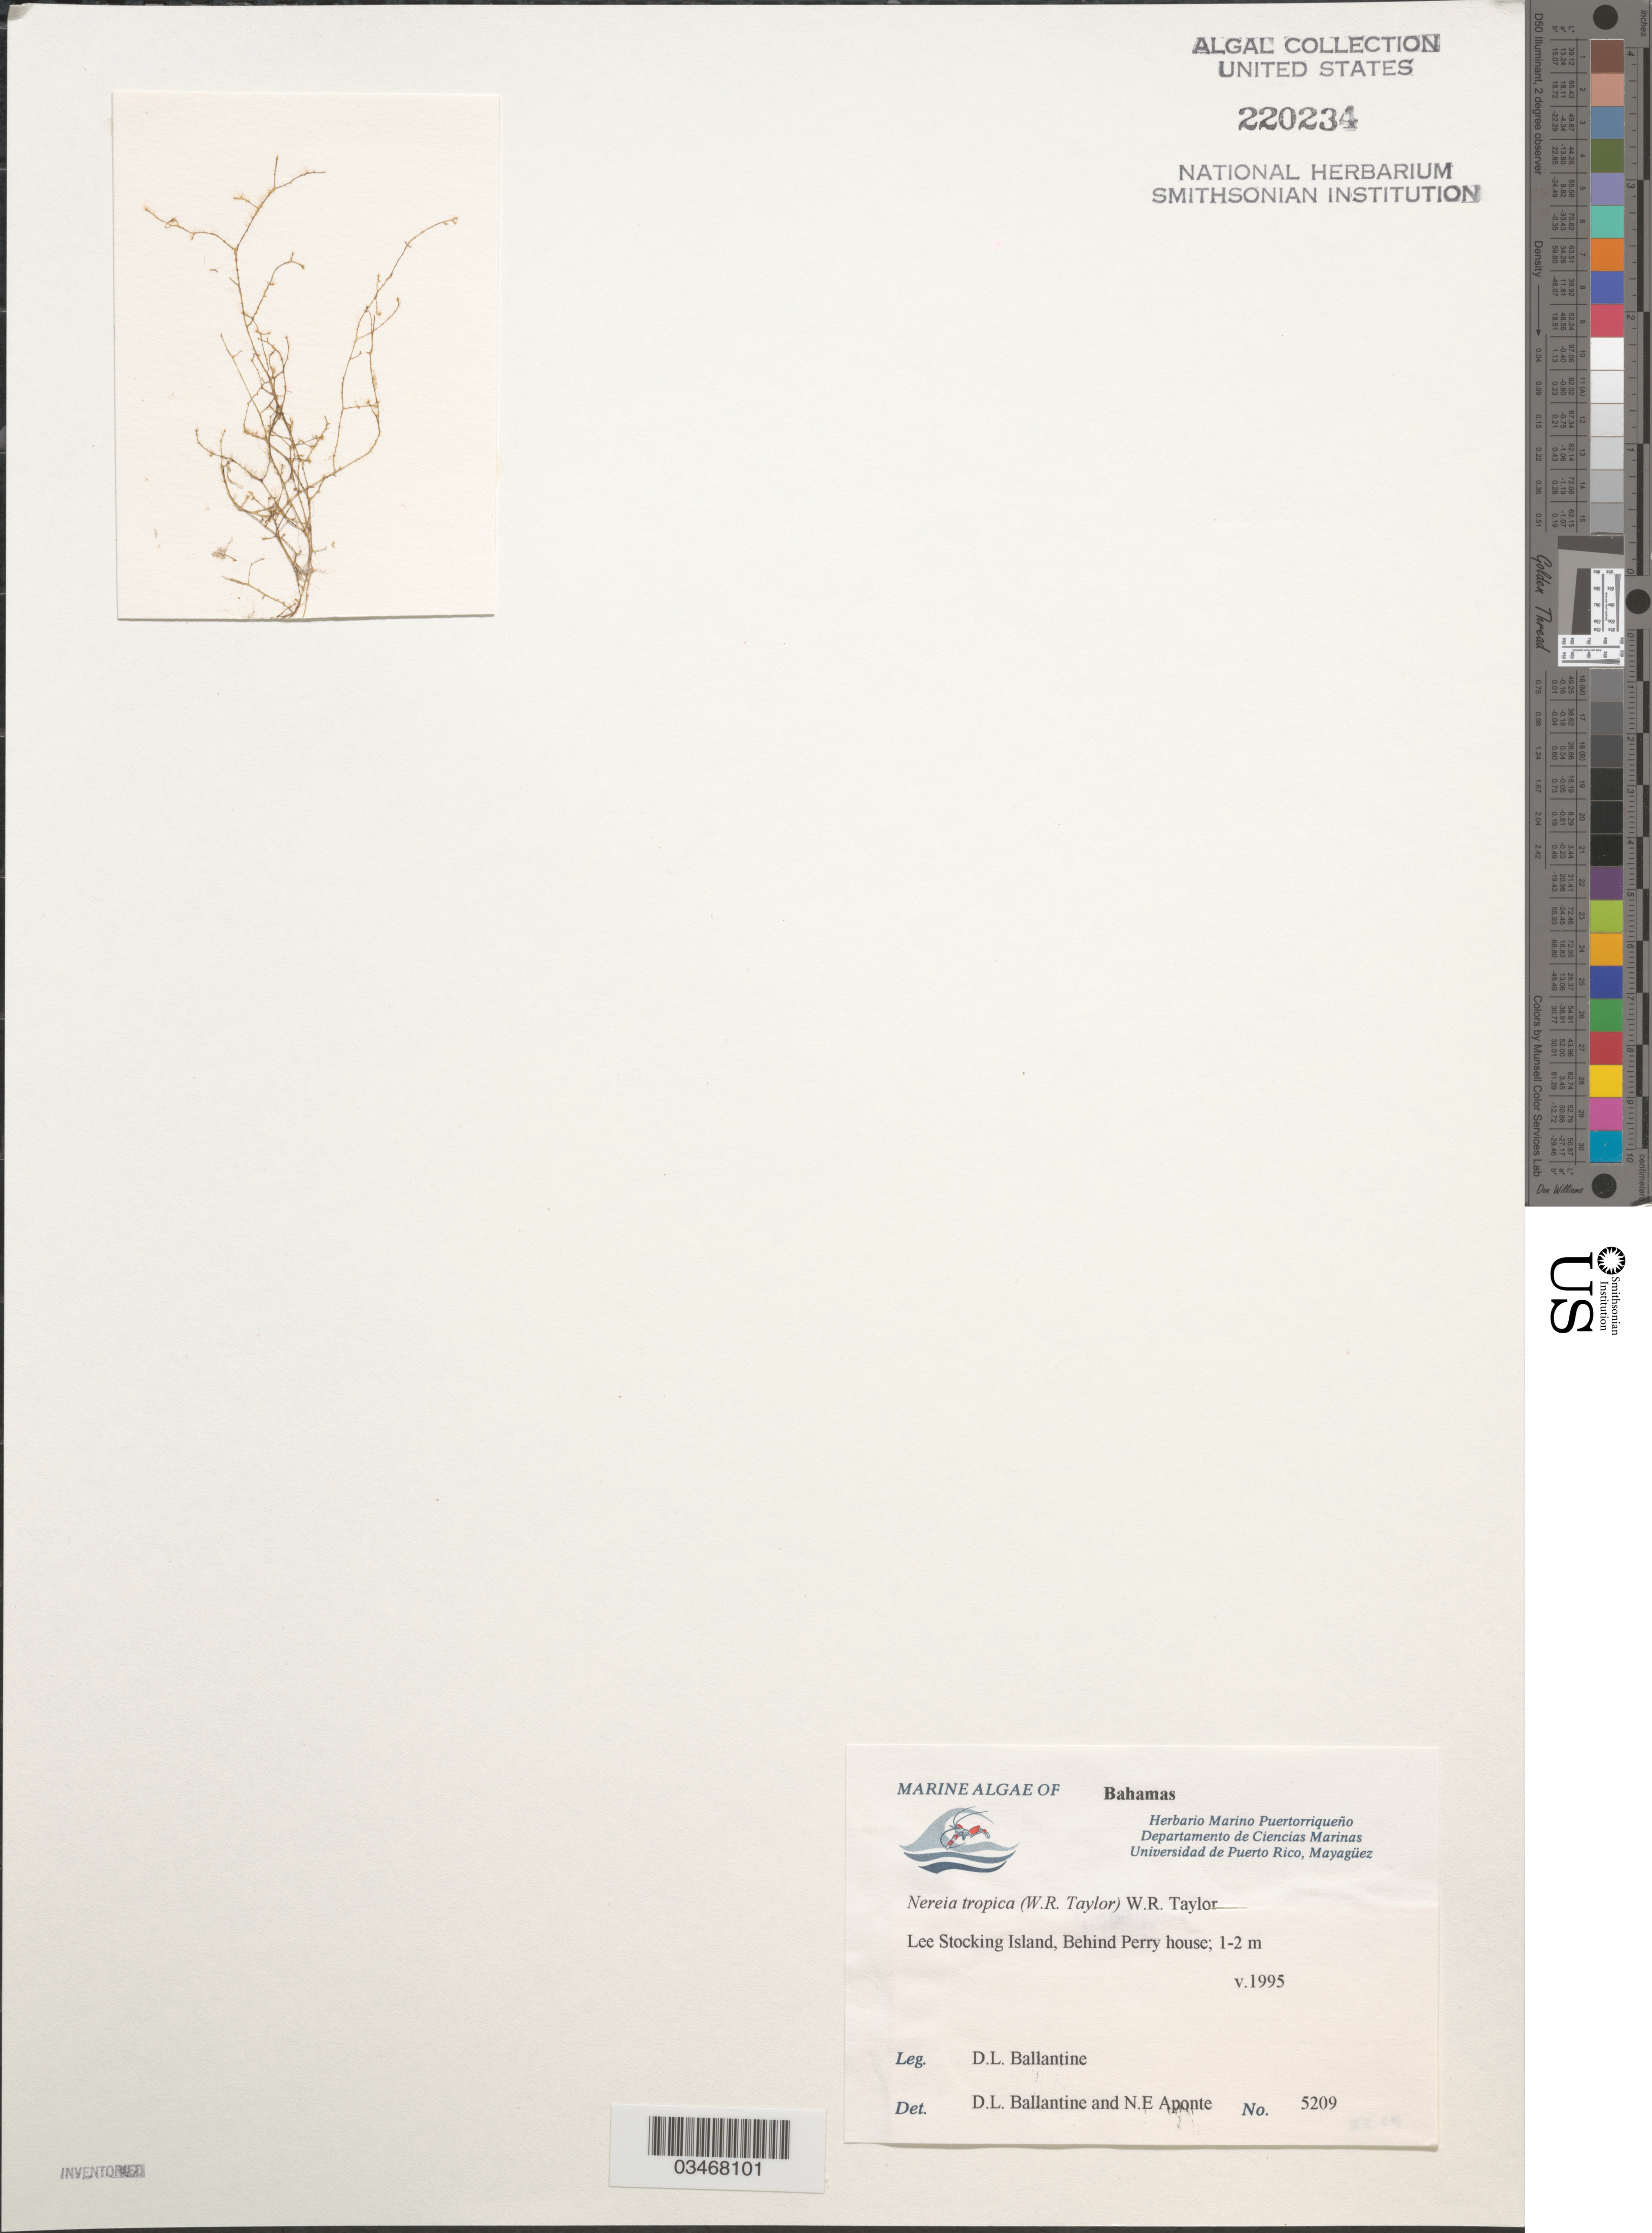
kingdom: Chromista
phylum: Ochrophyta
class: Phaeophyceae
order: Sporochnales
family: Sporochnaceae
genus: Nereia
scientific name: Nereia tropica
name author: (W.R. Taylor) W.R. Taylor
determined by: Ballantine, D. L.; Aponte, N. E.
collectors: D.L. Ballantine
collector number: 5209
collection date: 1995-05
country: Bahamas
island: Lee Stocking Island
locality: Behind Perry house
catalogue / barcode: US 220234